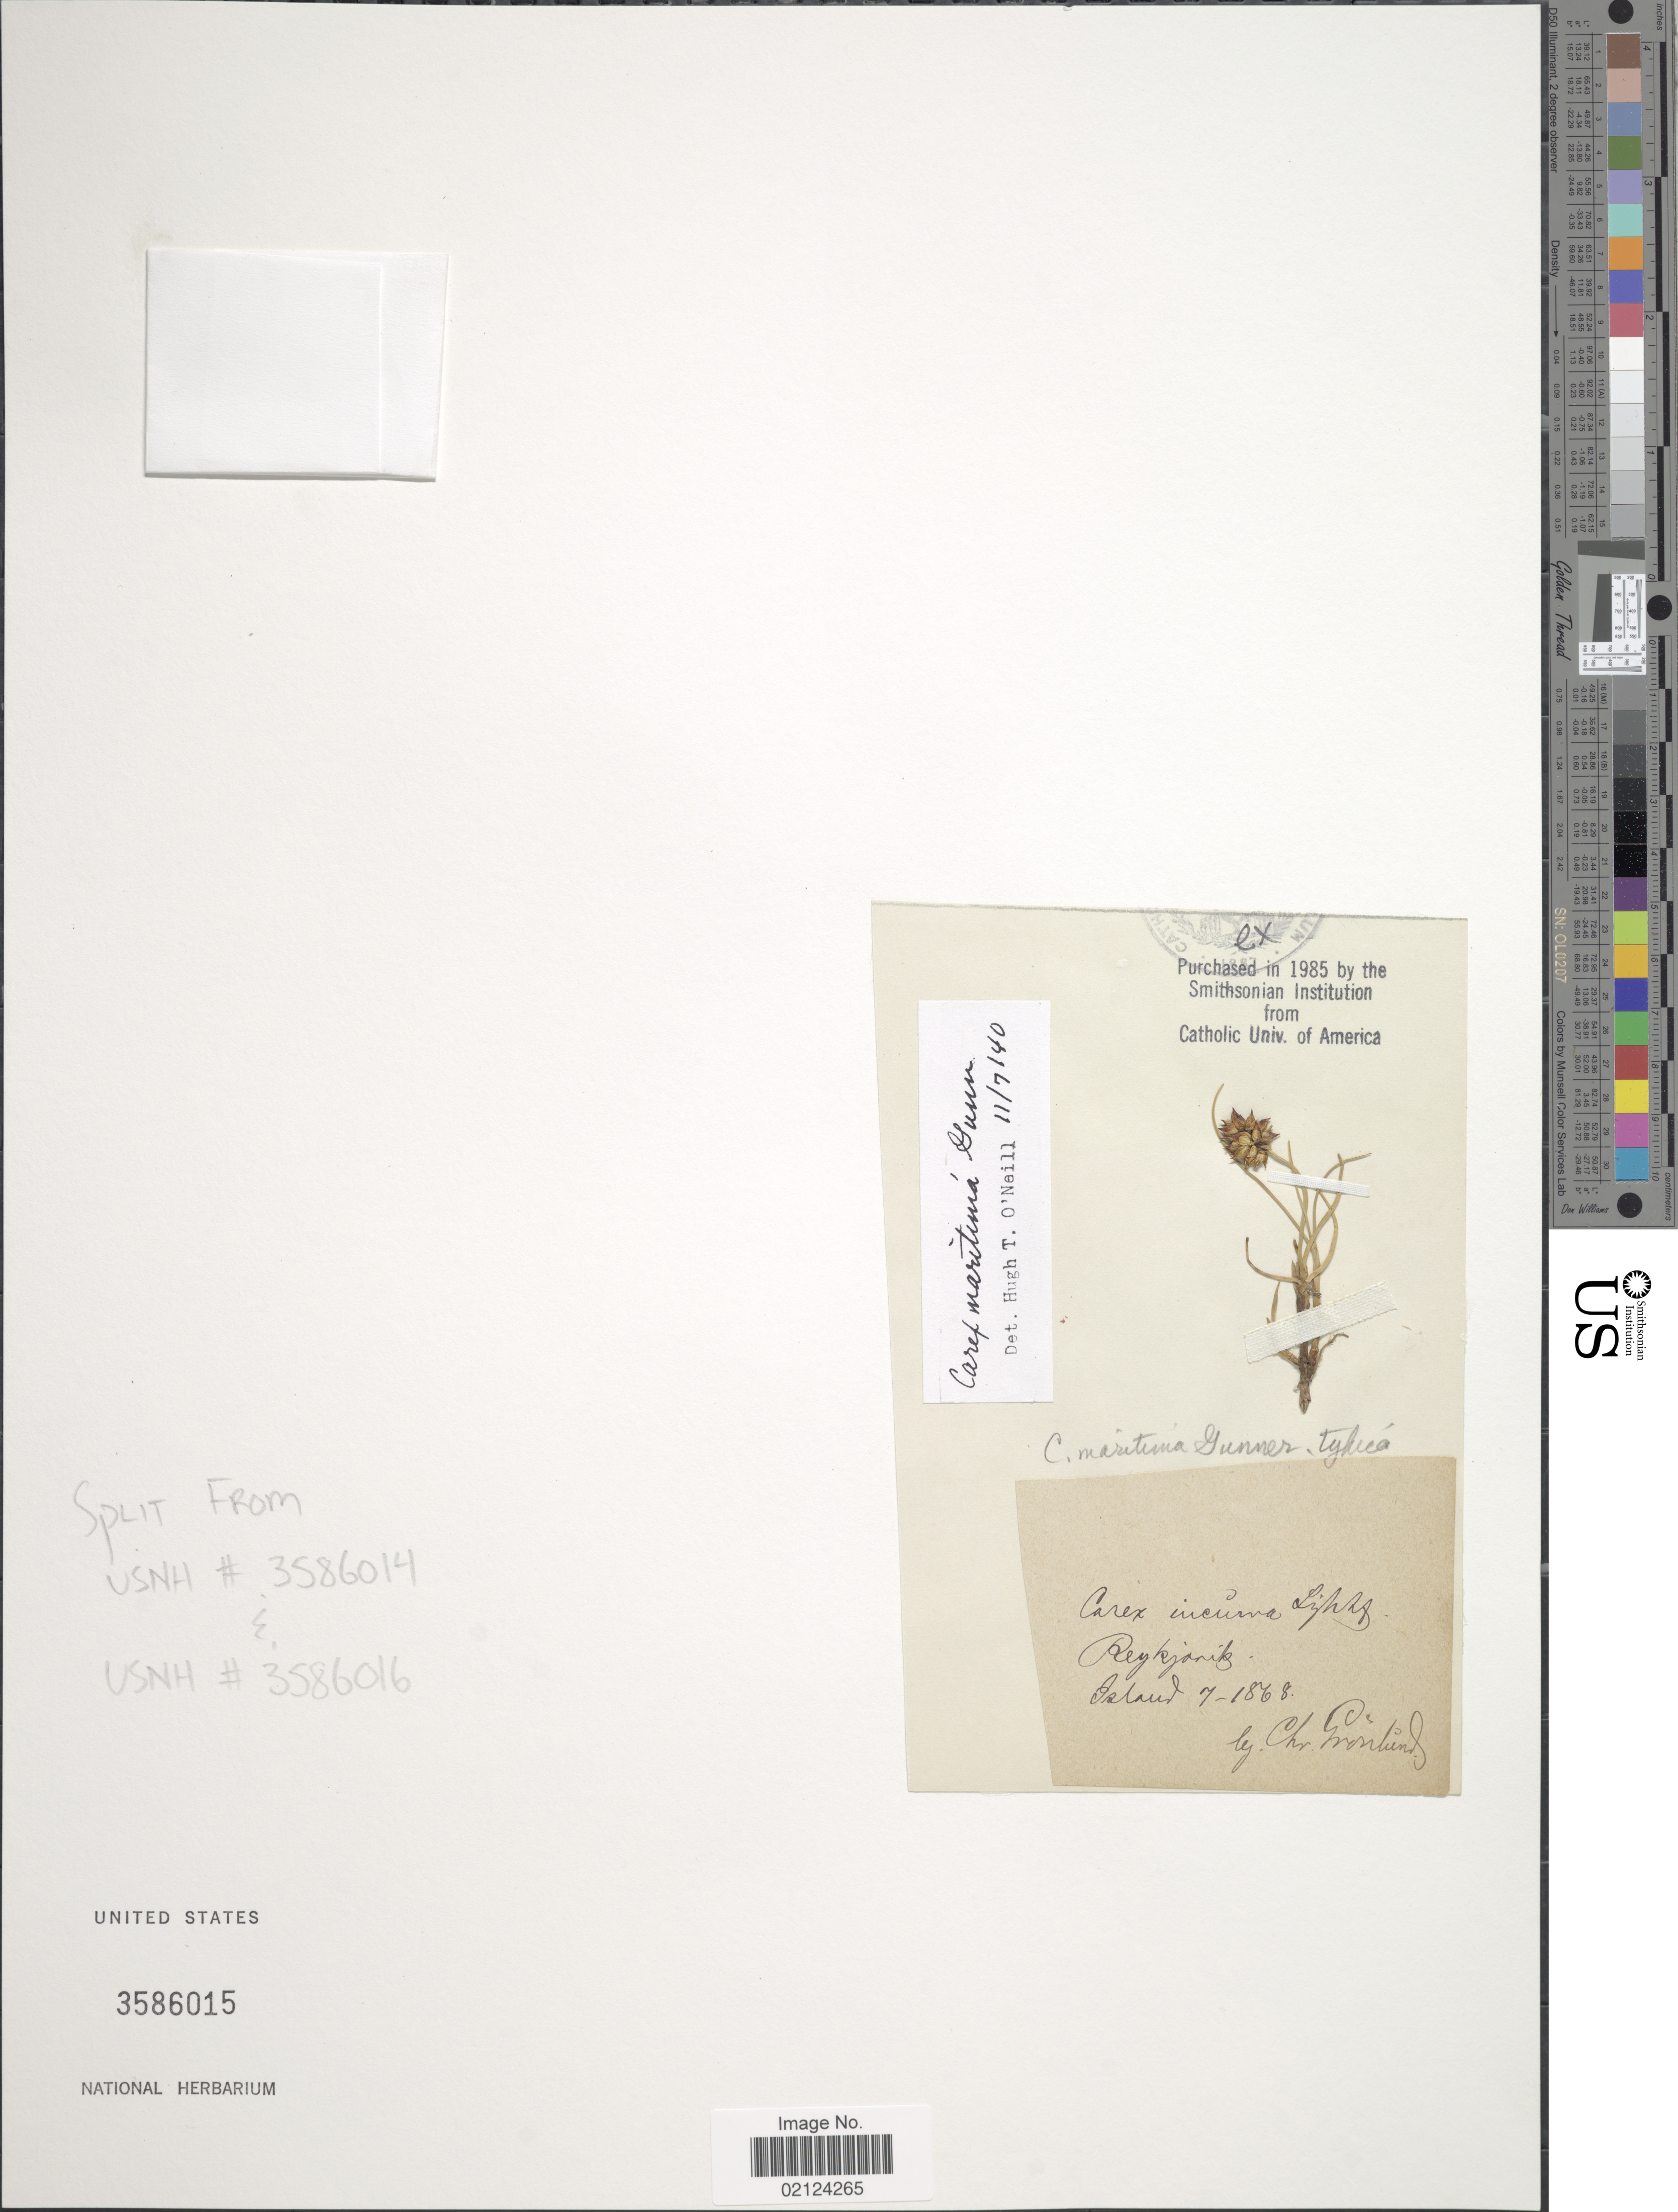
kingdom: Plantae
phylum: Tracheophyta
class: Liliopsida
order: Poales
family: Cyperaceae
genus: Carex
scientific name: Carex maritima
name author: Gunnerus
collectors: C. Gronlund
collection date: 1868-07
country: Iceland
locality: Reykjavik, Island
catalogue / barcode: US 3586015